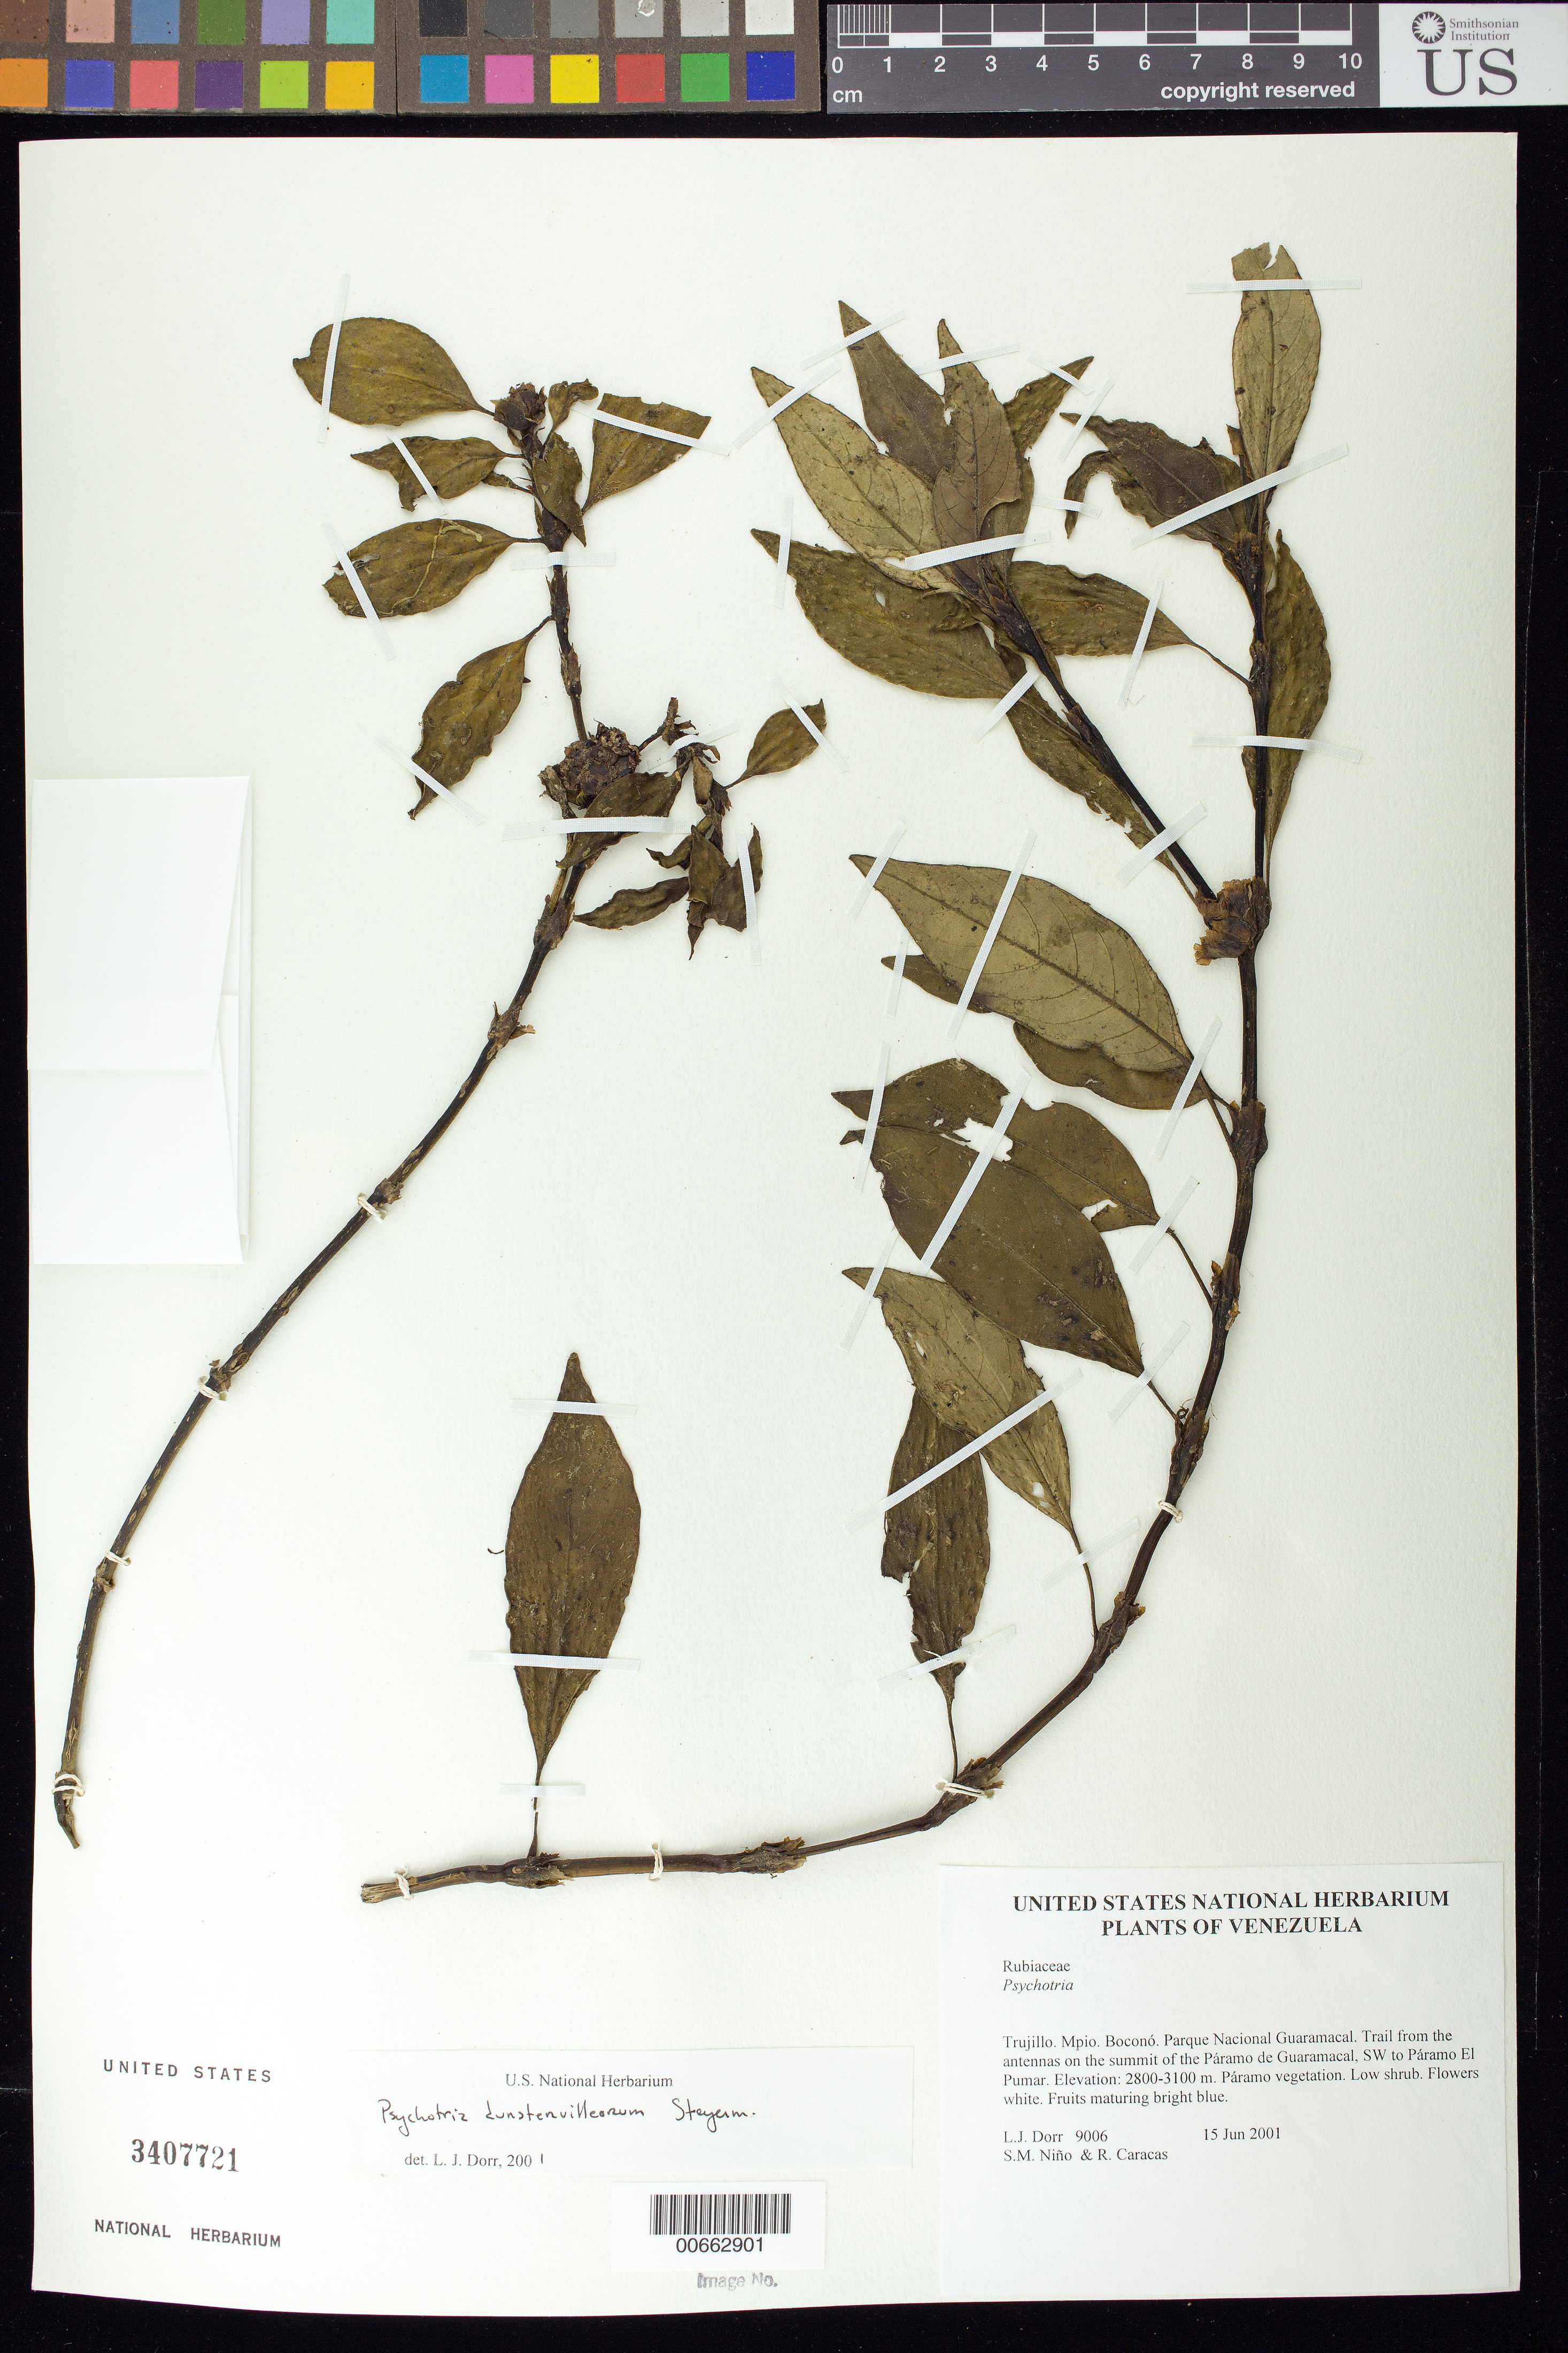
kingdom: Plantae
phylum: Tracheophyta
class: Magnoliopsida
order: Gentianales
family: Rubiaceae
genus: Psychotria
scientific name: Psychotria dunstervilleorum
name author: Steyerm.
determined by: Dorr, L. J., (BOT), Smithsonian Institution - National Museum of Natural History (UNITED STATES)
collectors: L. J. Dorr, S. M. Niño & R. Caracas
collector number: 9006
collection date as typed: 15 Jun 2001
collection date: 2001-06-15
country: Venezuela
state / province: Trujillo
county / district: Boconó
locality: Parque Nacional Guaramacal. Trail from the antennas on the summit of the Páramo de Guaramacal, SW to Páramo El Pumar.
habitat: Páramo vegetation.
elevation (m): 2800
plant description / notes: PORT, US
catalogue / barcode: US 3407721